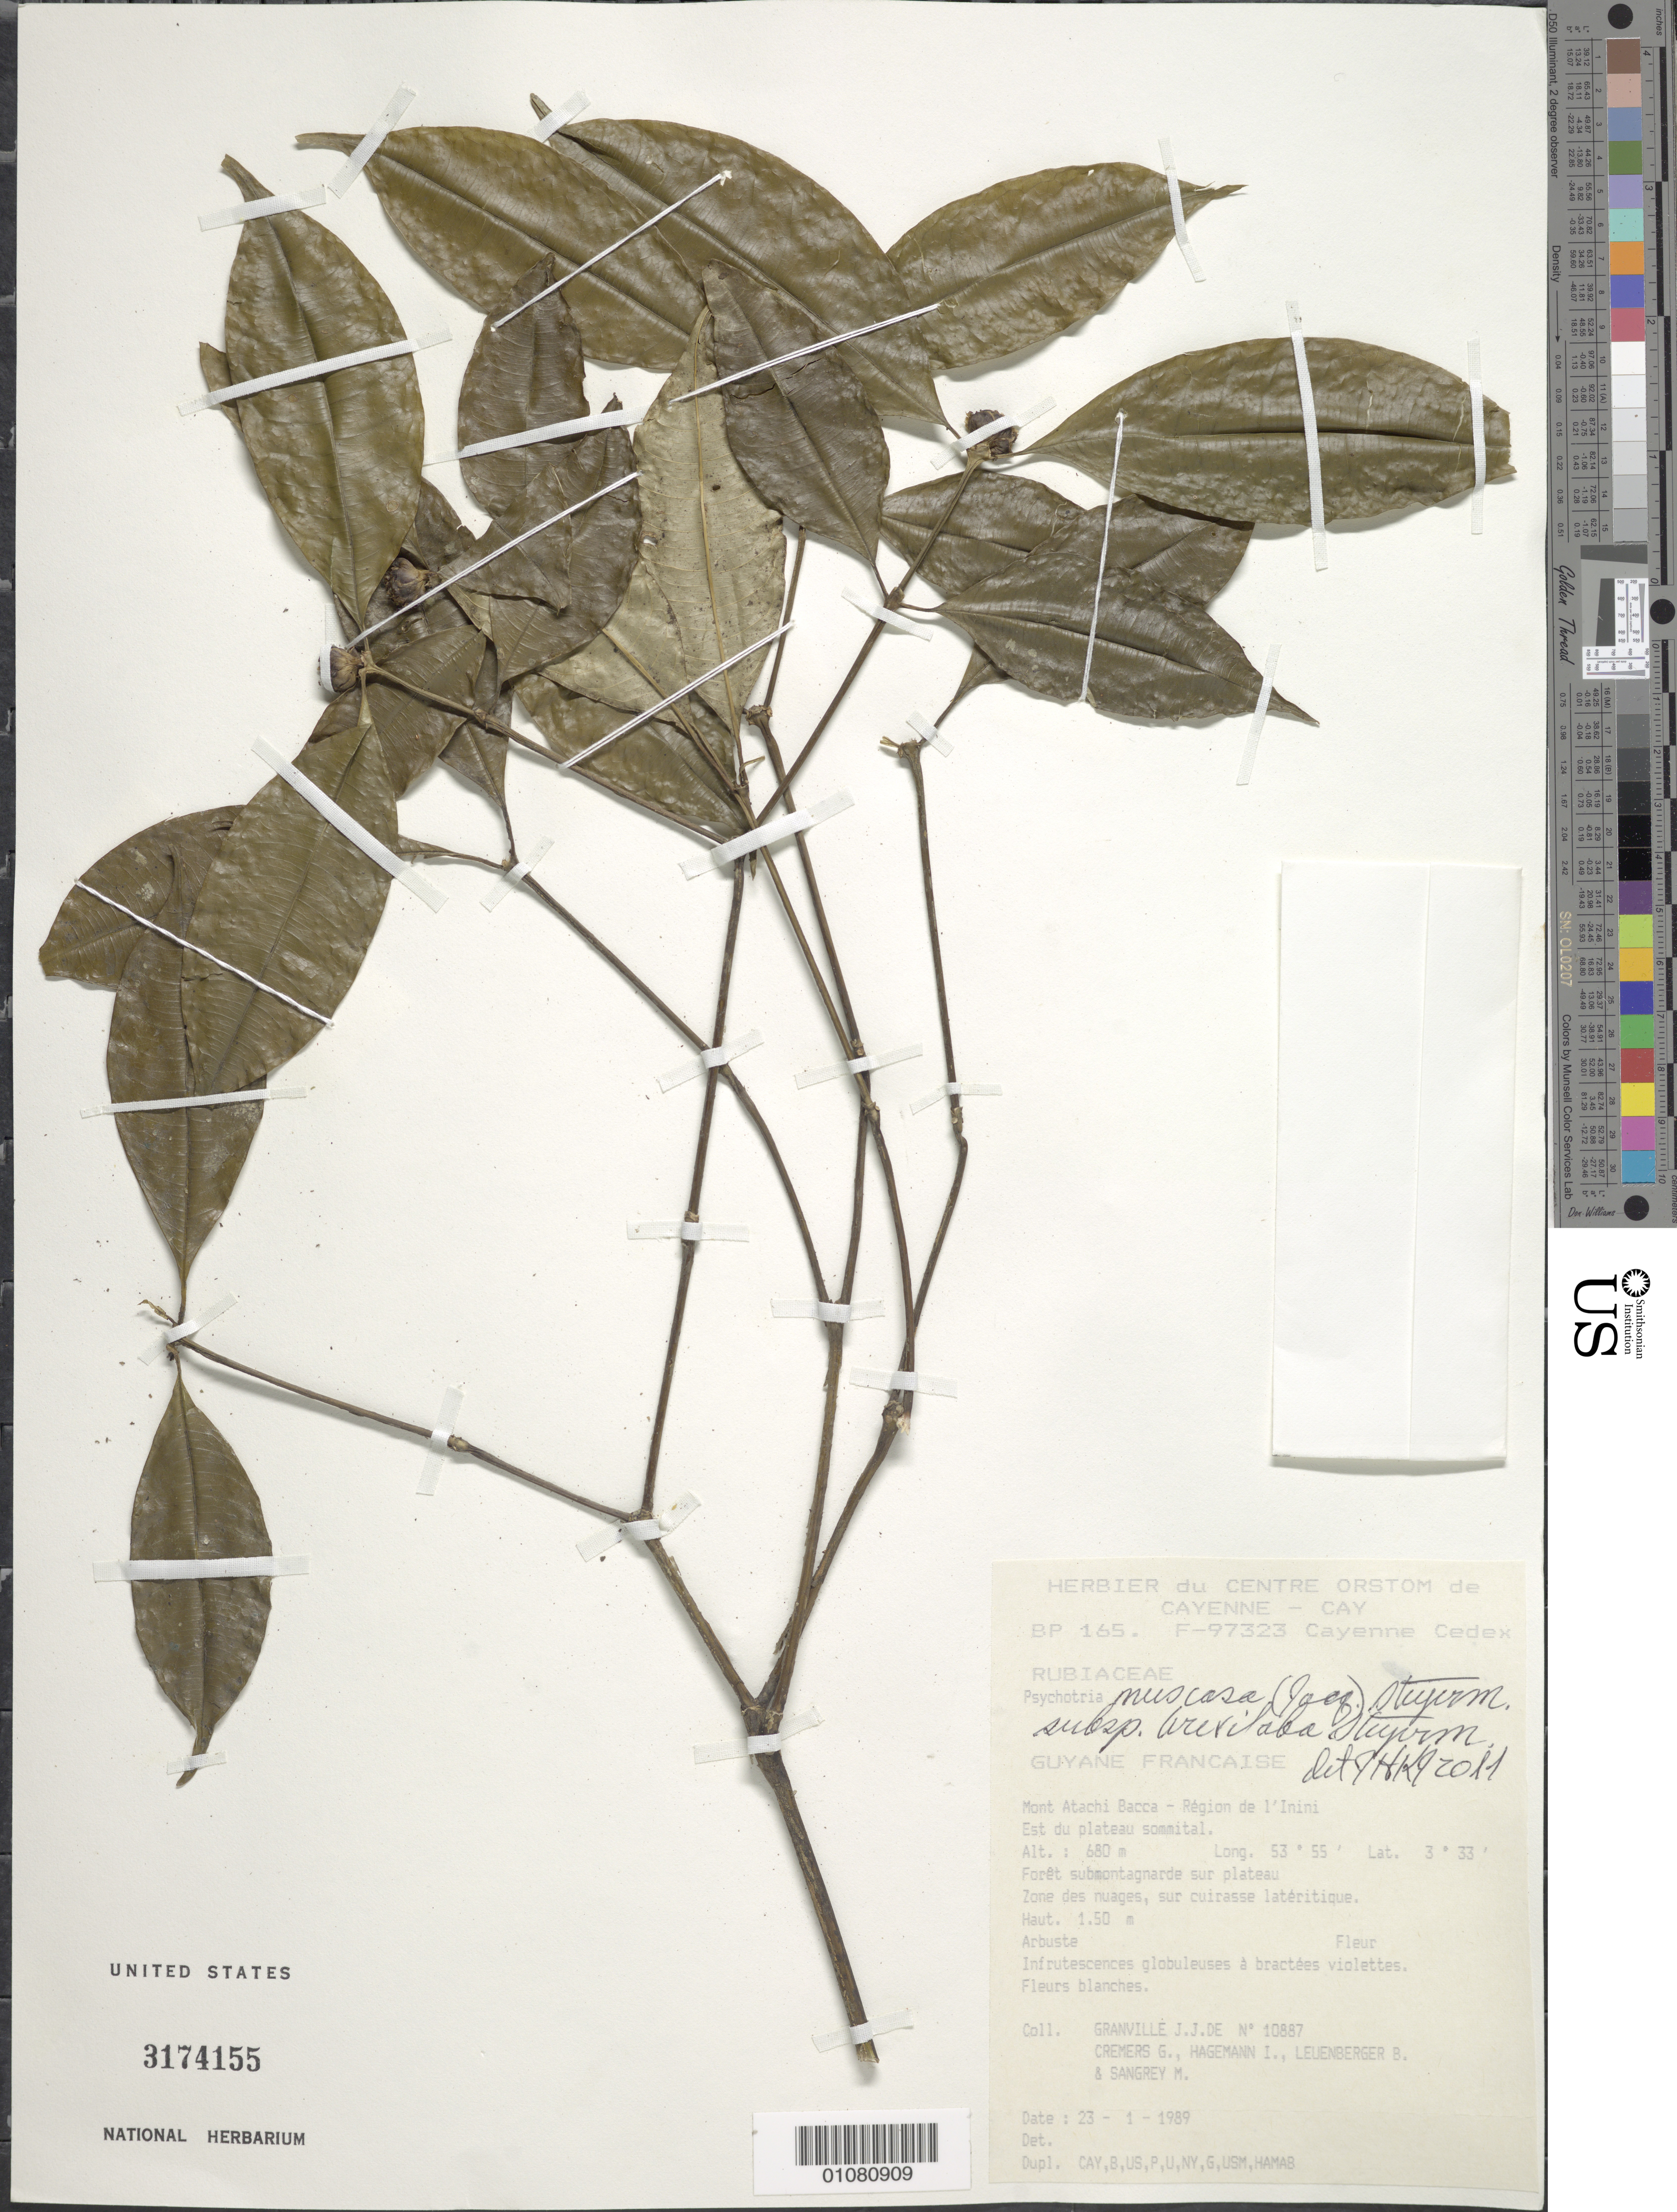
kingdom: Plantae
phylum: Tracheophyta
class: Magnoliopsida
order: Gentianales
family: Rubiaceae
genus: Palicourea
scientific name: Palicourea muscosa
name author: (Jacq.) Delprete & J.H. Kirkbr.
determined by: Kirkbride, J. H., Jr.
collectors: J.-J. de Granville, G. Cremers, I. Hagemann, B. Leuenberger & M. Sangrey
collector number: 10887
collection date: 1989-01-23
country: French Guiana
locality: Mont Atachi bacca - Region de l'Inini. East du plateau sommital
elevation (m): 680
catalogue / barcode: US 3174155